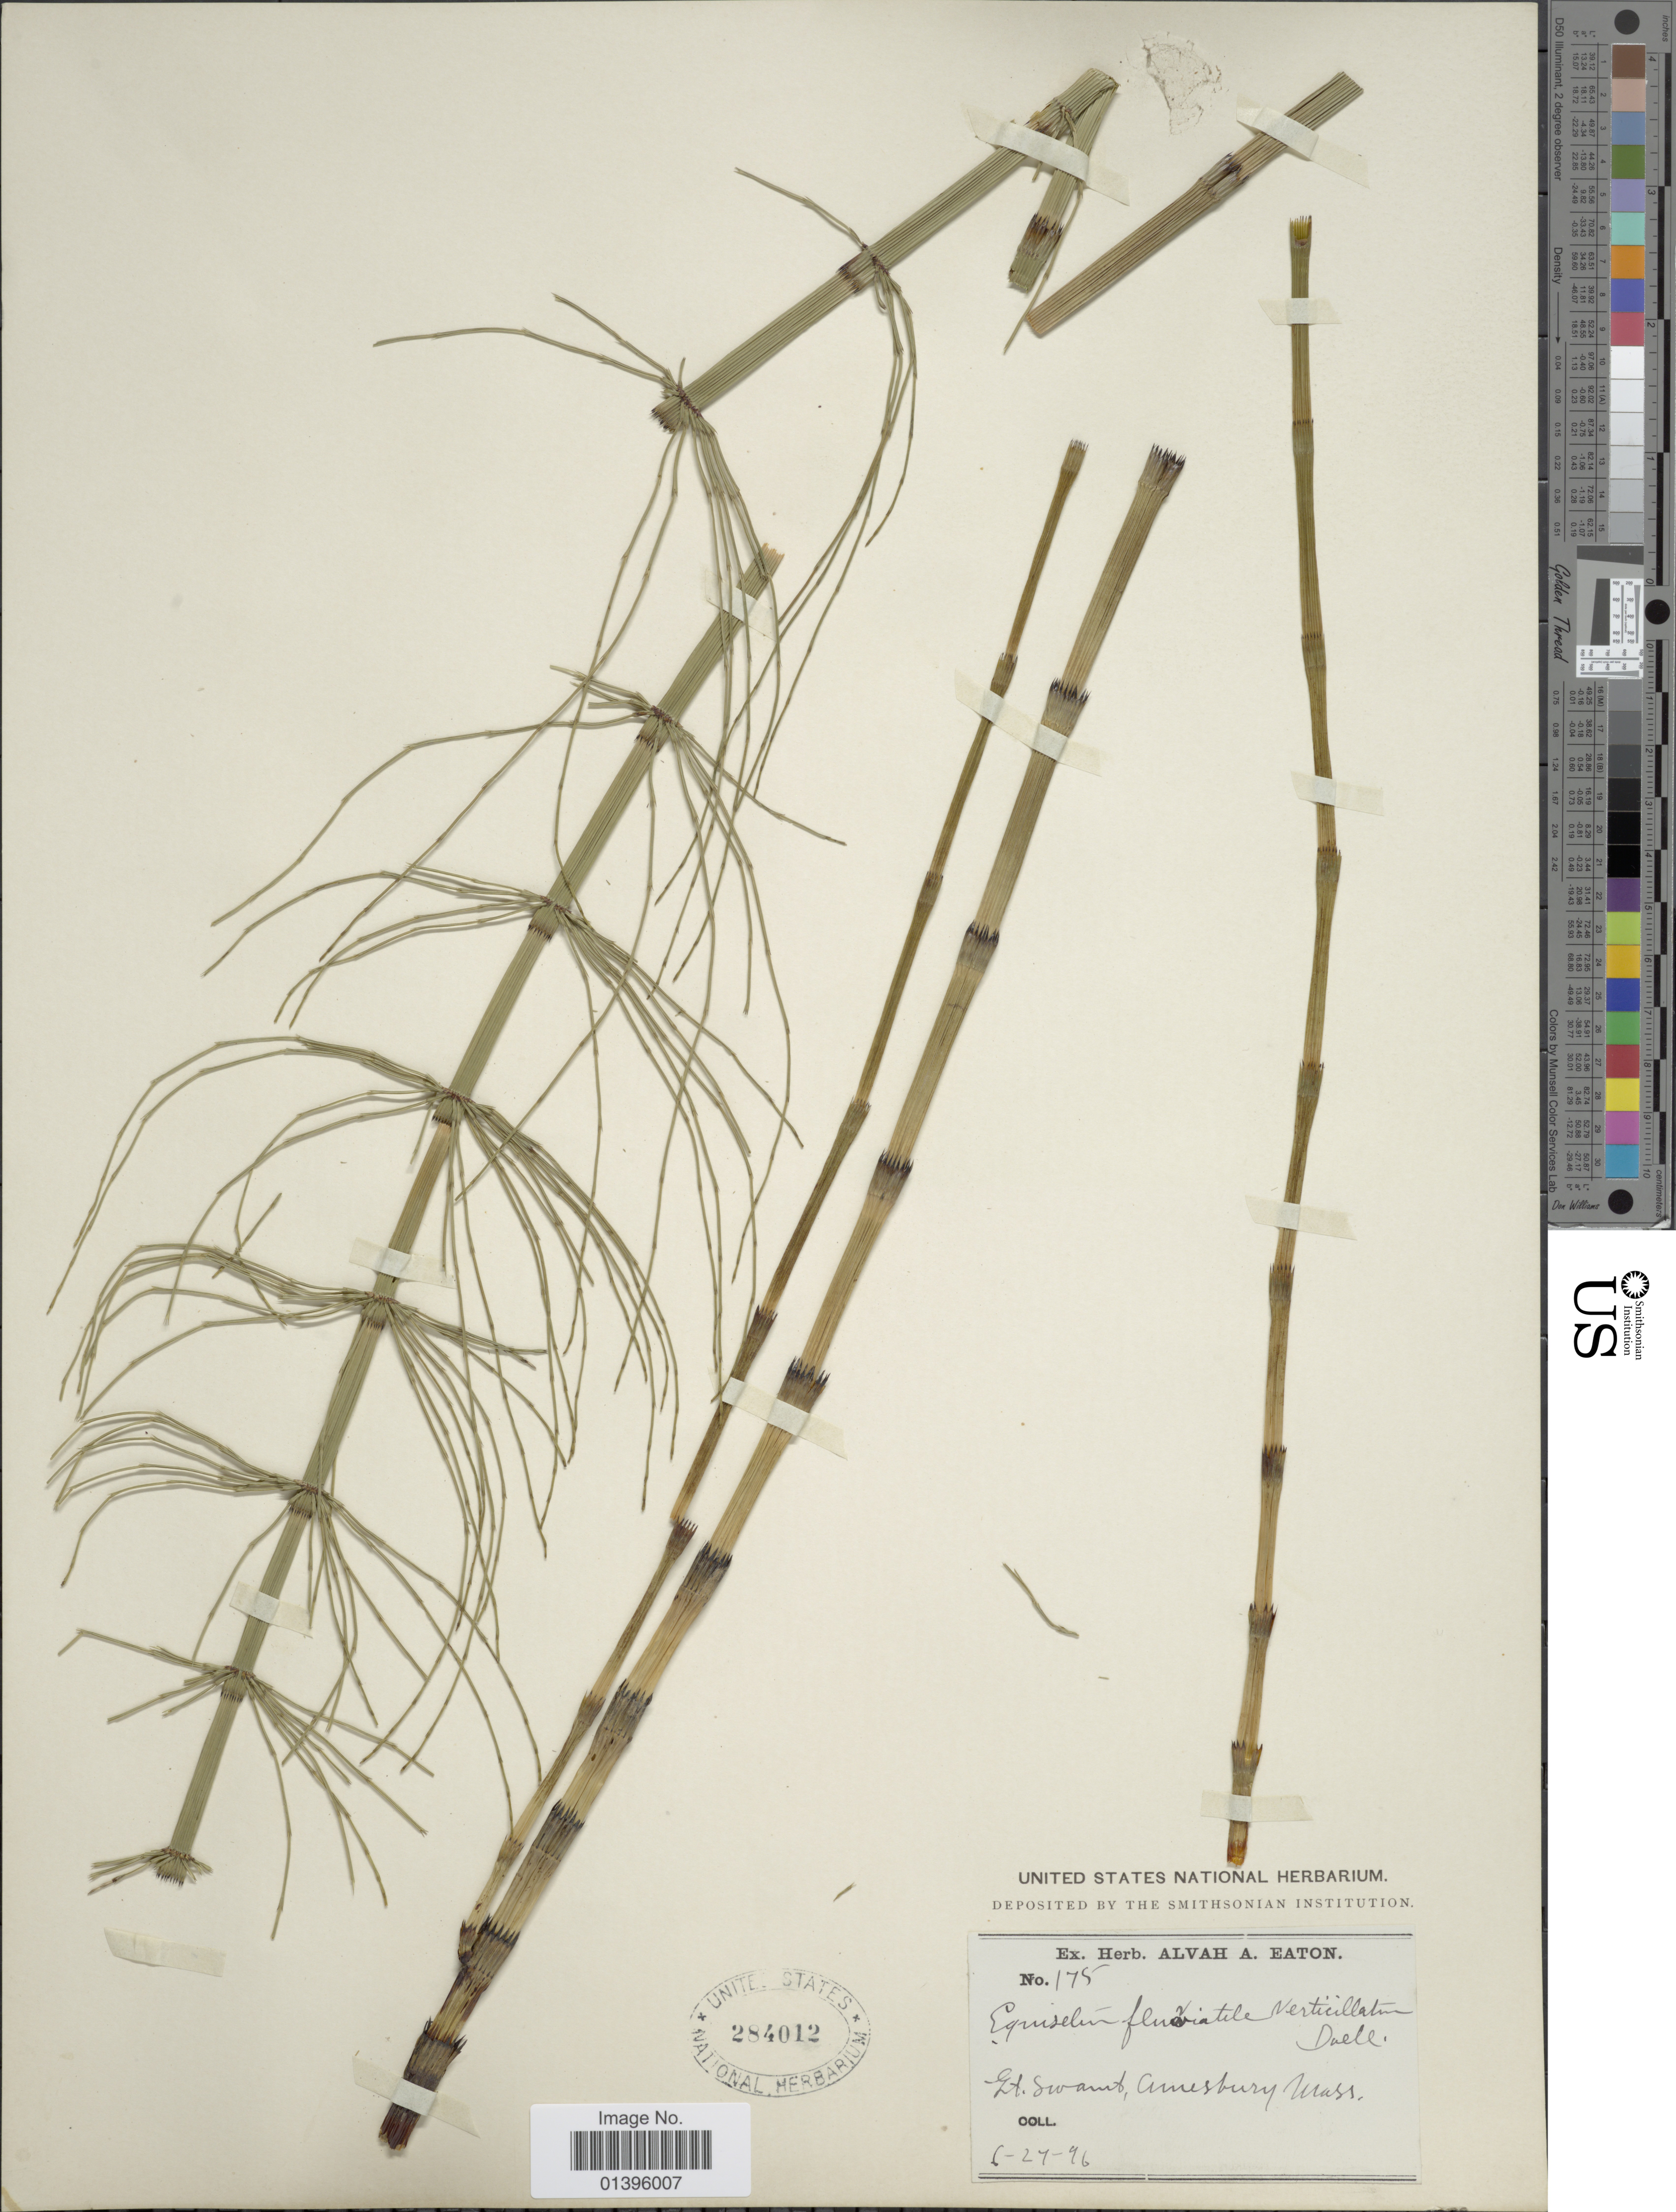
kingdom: Plantae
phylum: Tracheophyta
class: Polypodiopsida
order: Equisetales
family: Equisetaceae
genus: Equisetum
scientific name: Equisetum fluviatile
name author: L.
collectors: A. A. Eaton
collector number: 175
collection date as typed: Transcribed d/m/y: 27/6/96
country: United States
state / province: Massachusetts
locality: St. Swamt, Amesbury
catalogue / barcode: US 284012